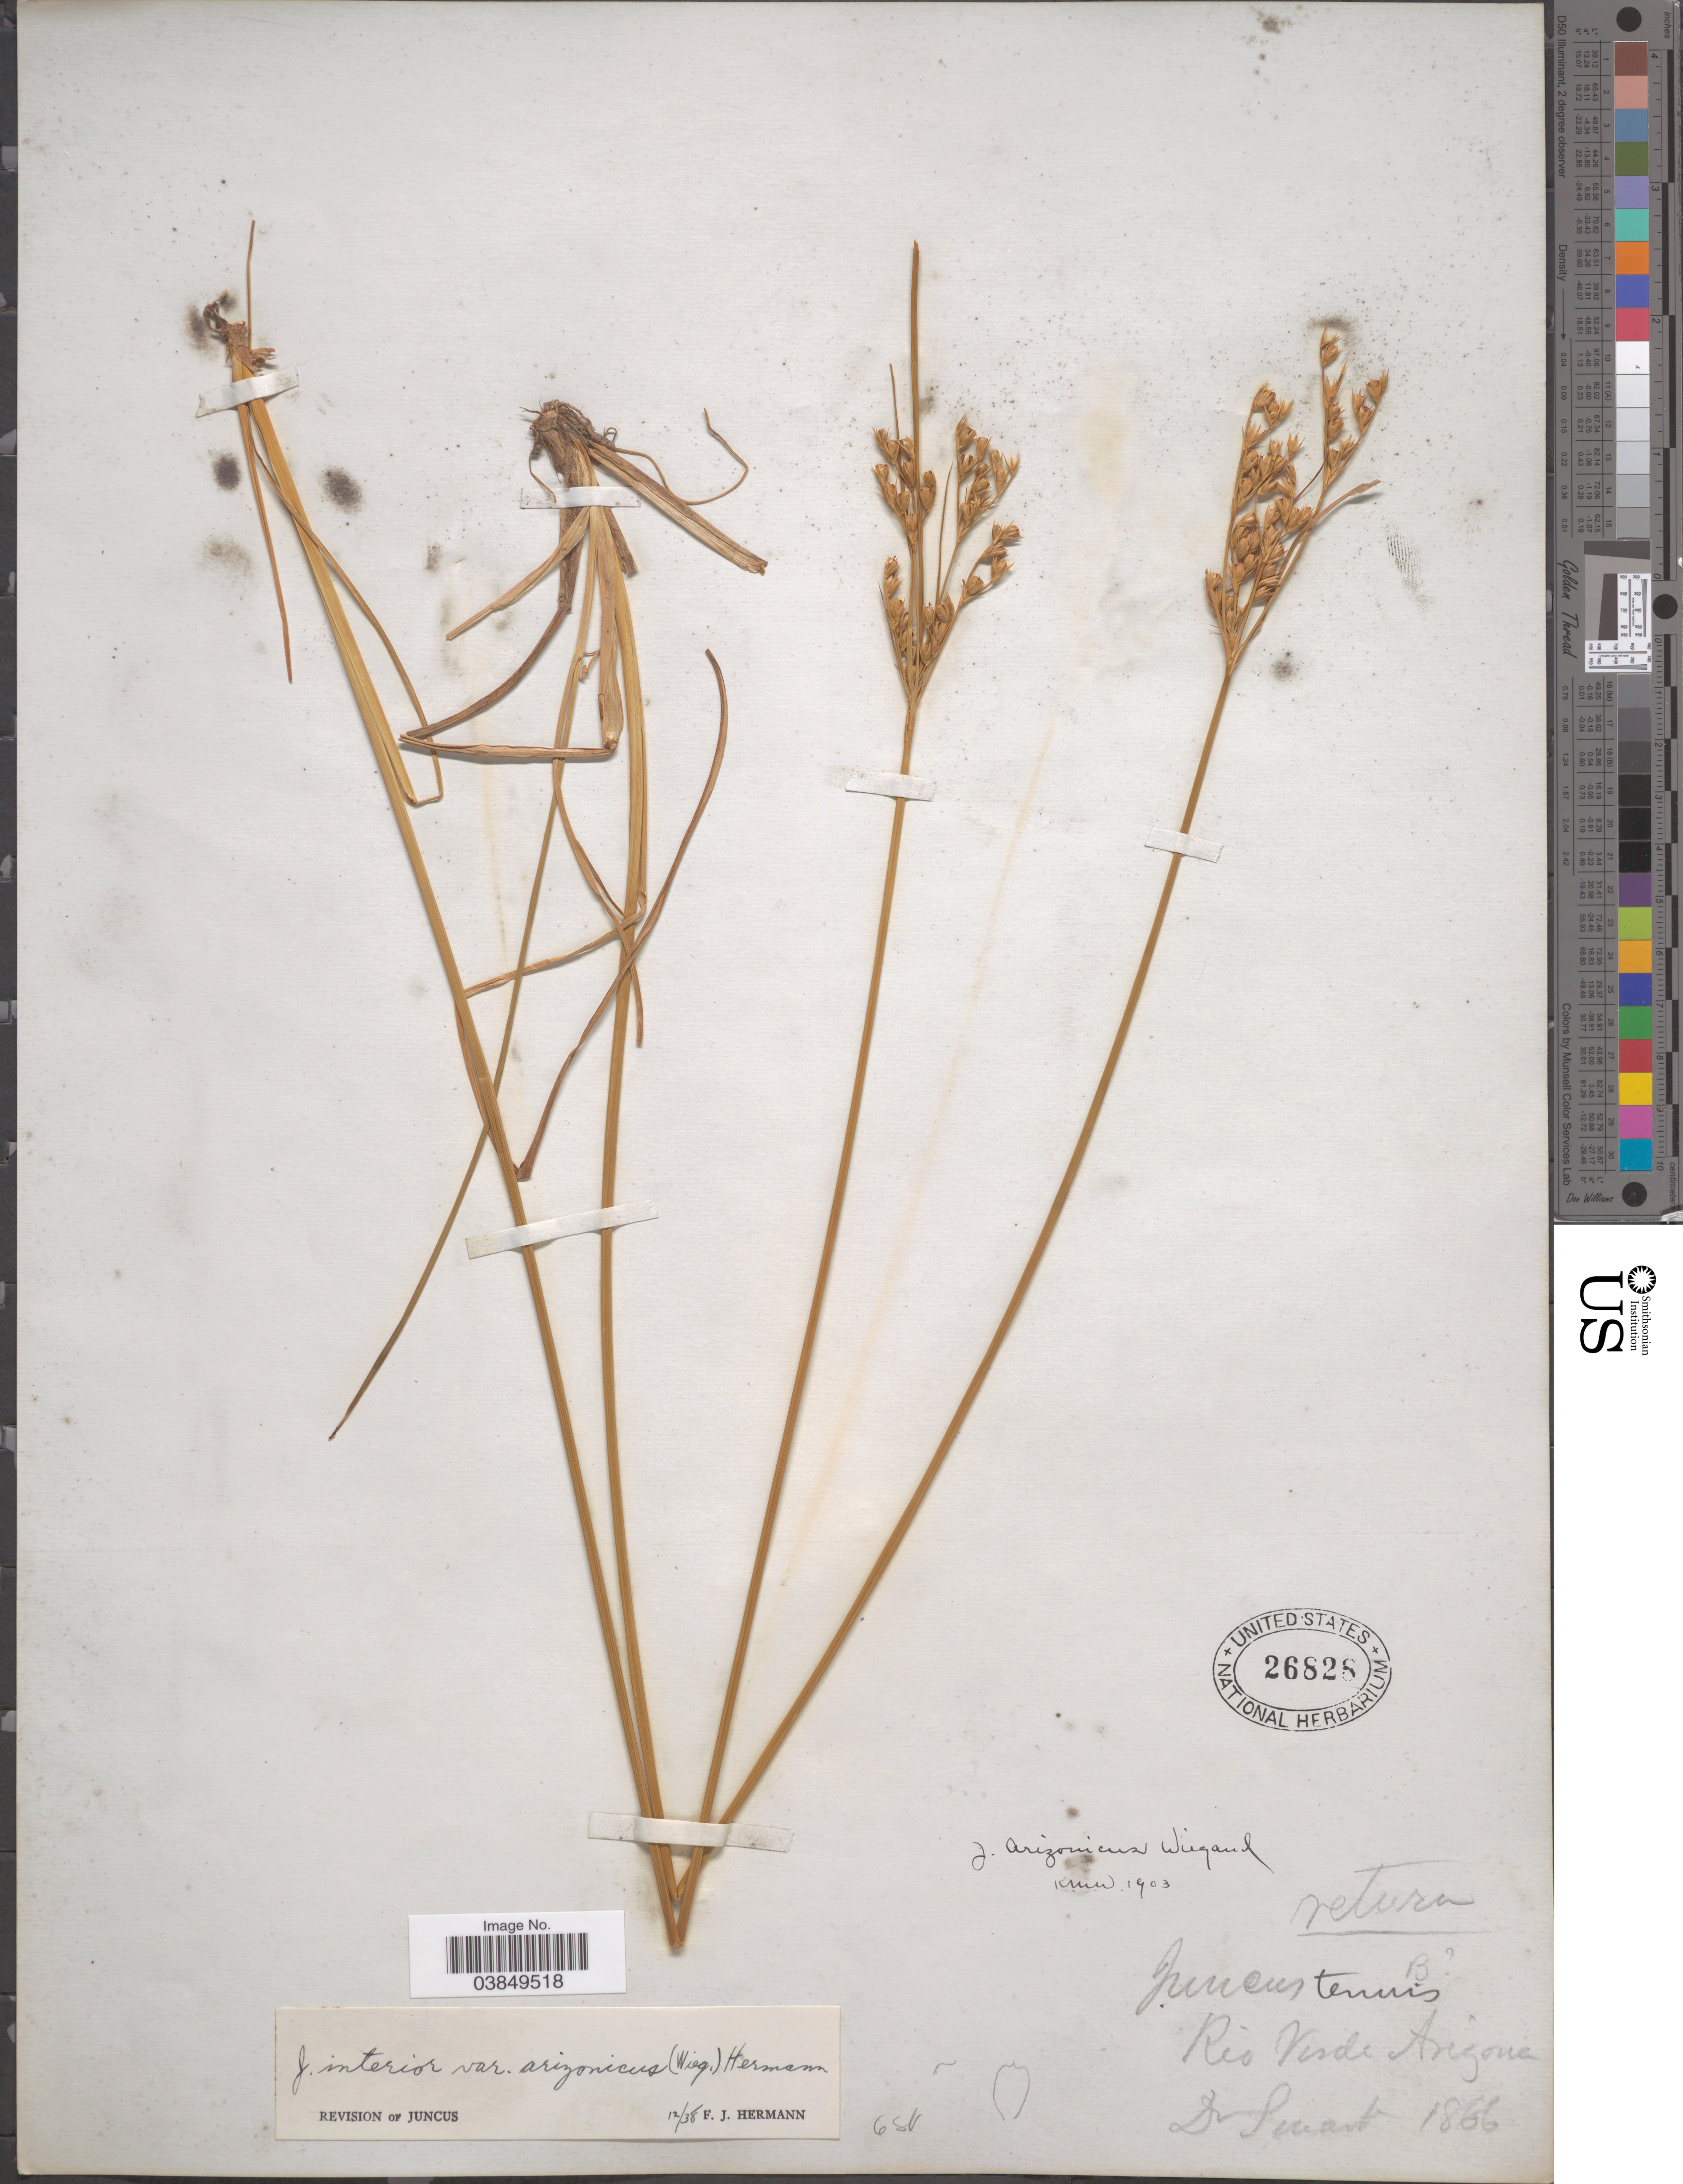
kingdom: Plantae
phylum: Tracheophyta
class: Liliopsida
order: Poales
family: Juncaceae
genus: Juncus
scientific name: Juncus arizonicus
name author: Wiegand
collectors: -. Smart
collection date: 1866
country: United States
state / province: Arizona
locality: Rio Verde.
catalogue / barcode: US 26828